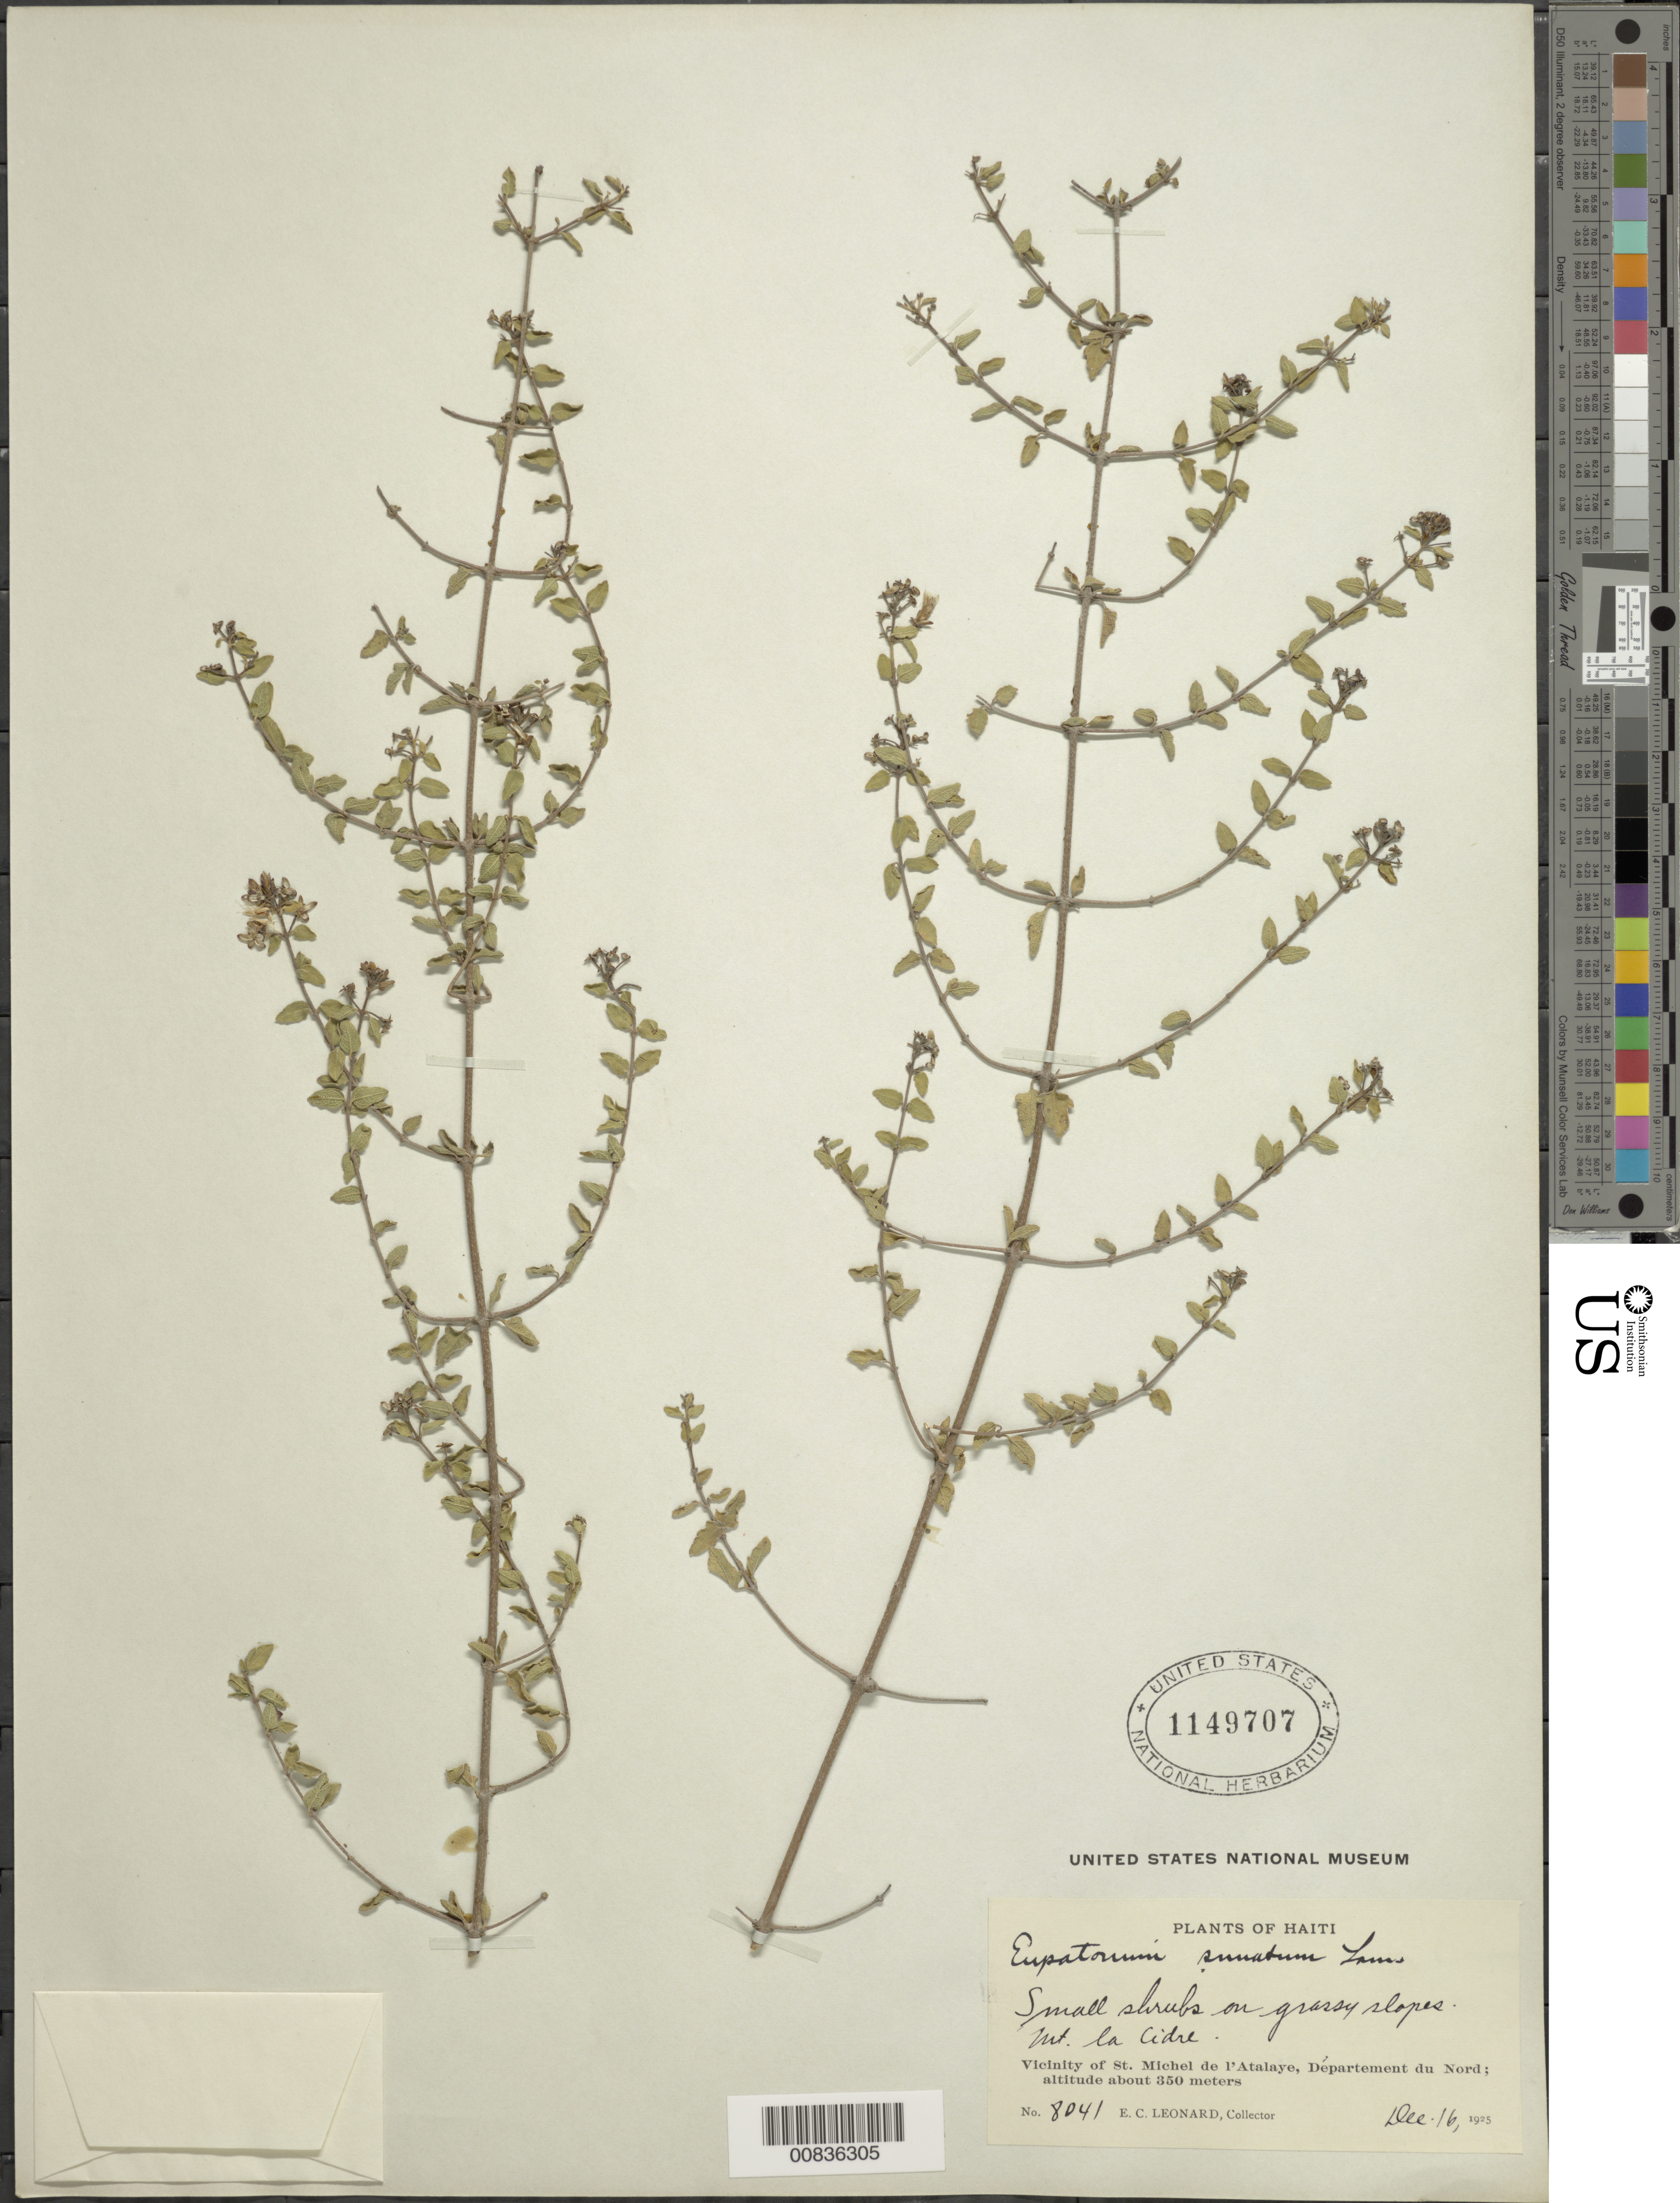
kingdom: Plantae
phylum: Tracheophyta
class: Magnoliopsida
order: Asterales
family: Asteraceae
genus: Chromolaena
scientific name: Chromolaena sinuata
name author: (Lam.) R.M. King & H. Rob.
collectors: E. C. Leonard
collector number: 8041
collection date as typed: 16 Dec 1925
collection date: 1925-12-16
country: Haiti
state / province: Artibonite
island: Hispaniola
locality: Vicinity of St. Michel de l'Atalaye, Mt la Cidre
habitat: On grassy slopes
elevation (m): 350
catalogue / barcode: US 1149707